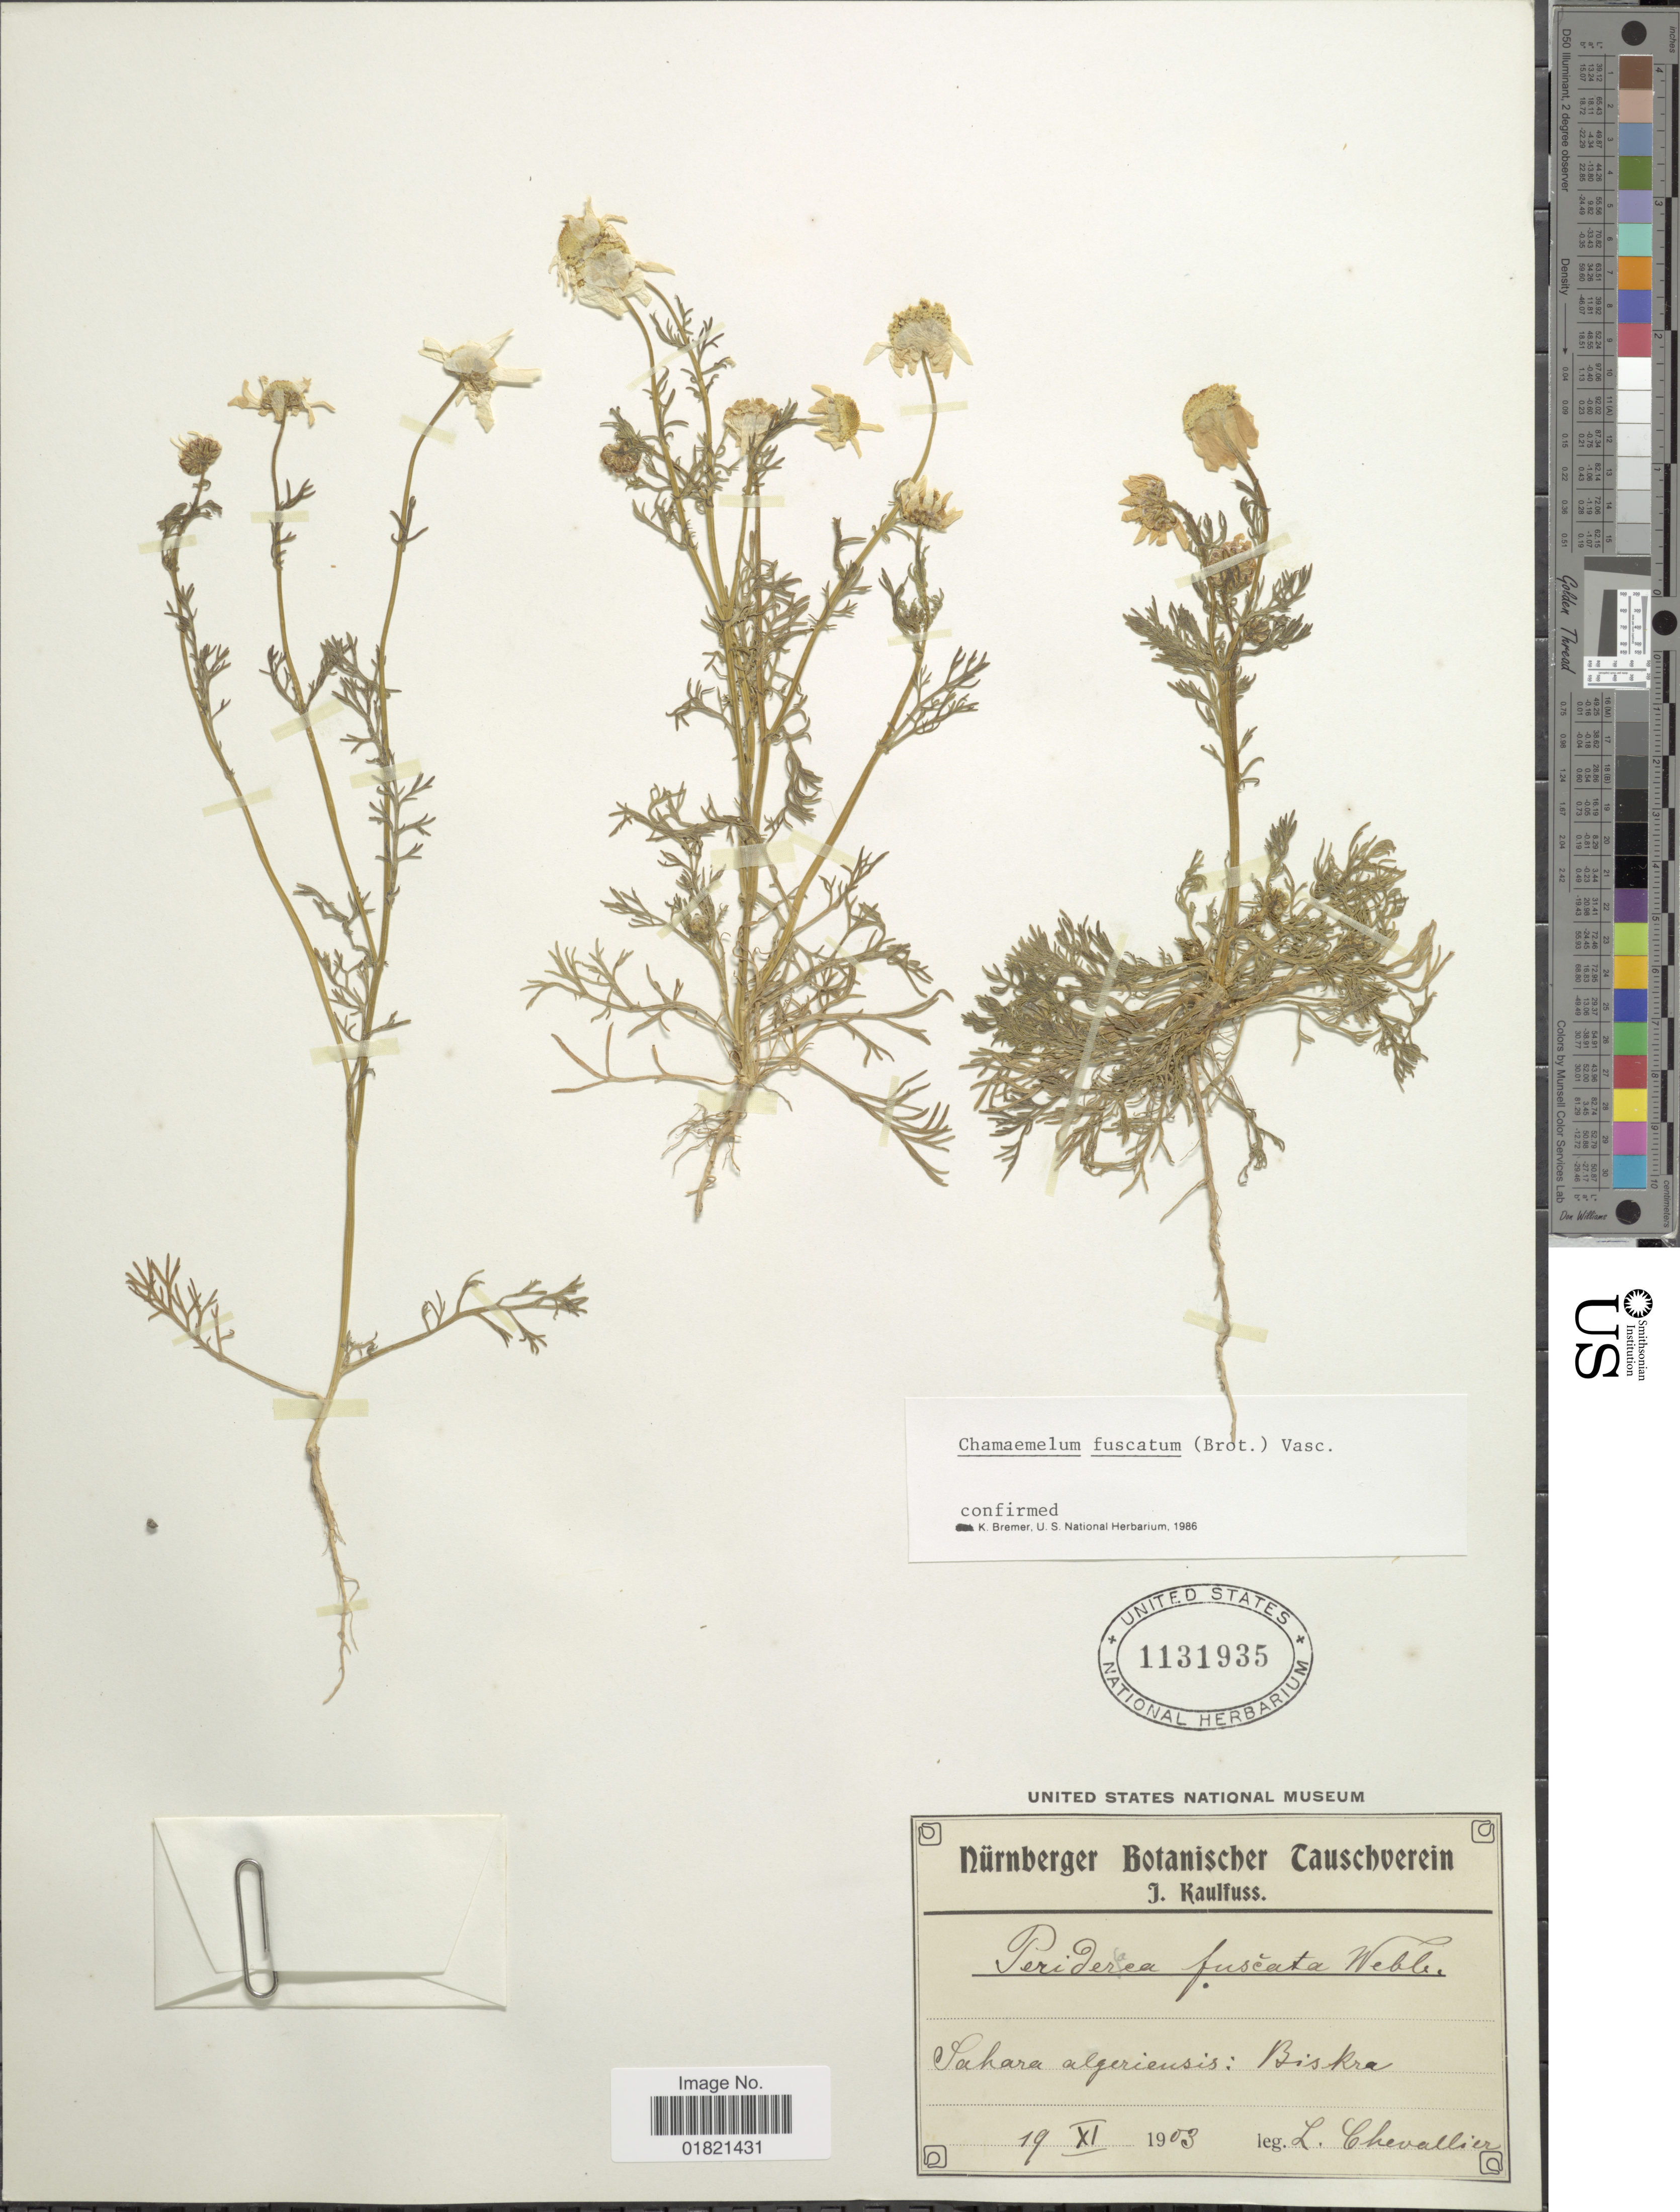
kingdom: Plantae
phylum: Tracheophyta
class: Magnoliopsida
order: Asterales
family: Asteraceae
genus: Chamaemelum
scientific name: Chamaemelum fuscatum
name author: (Brot.) Vasc.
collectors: L. Chevallier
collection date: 1903-11-19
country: Algeria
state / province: Biskra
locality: Sahara algeriensis: Biskra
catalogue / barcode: US 1131935